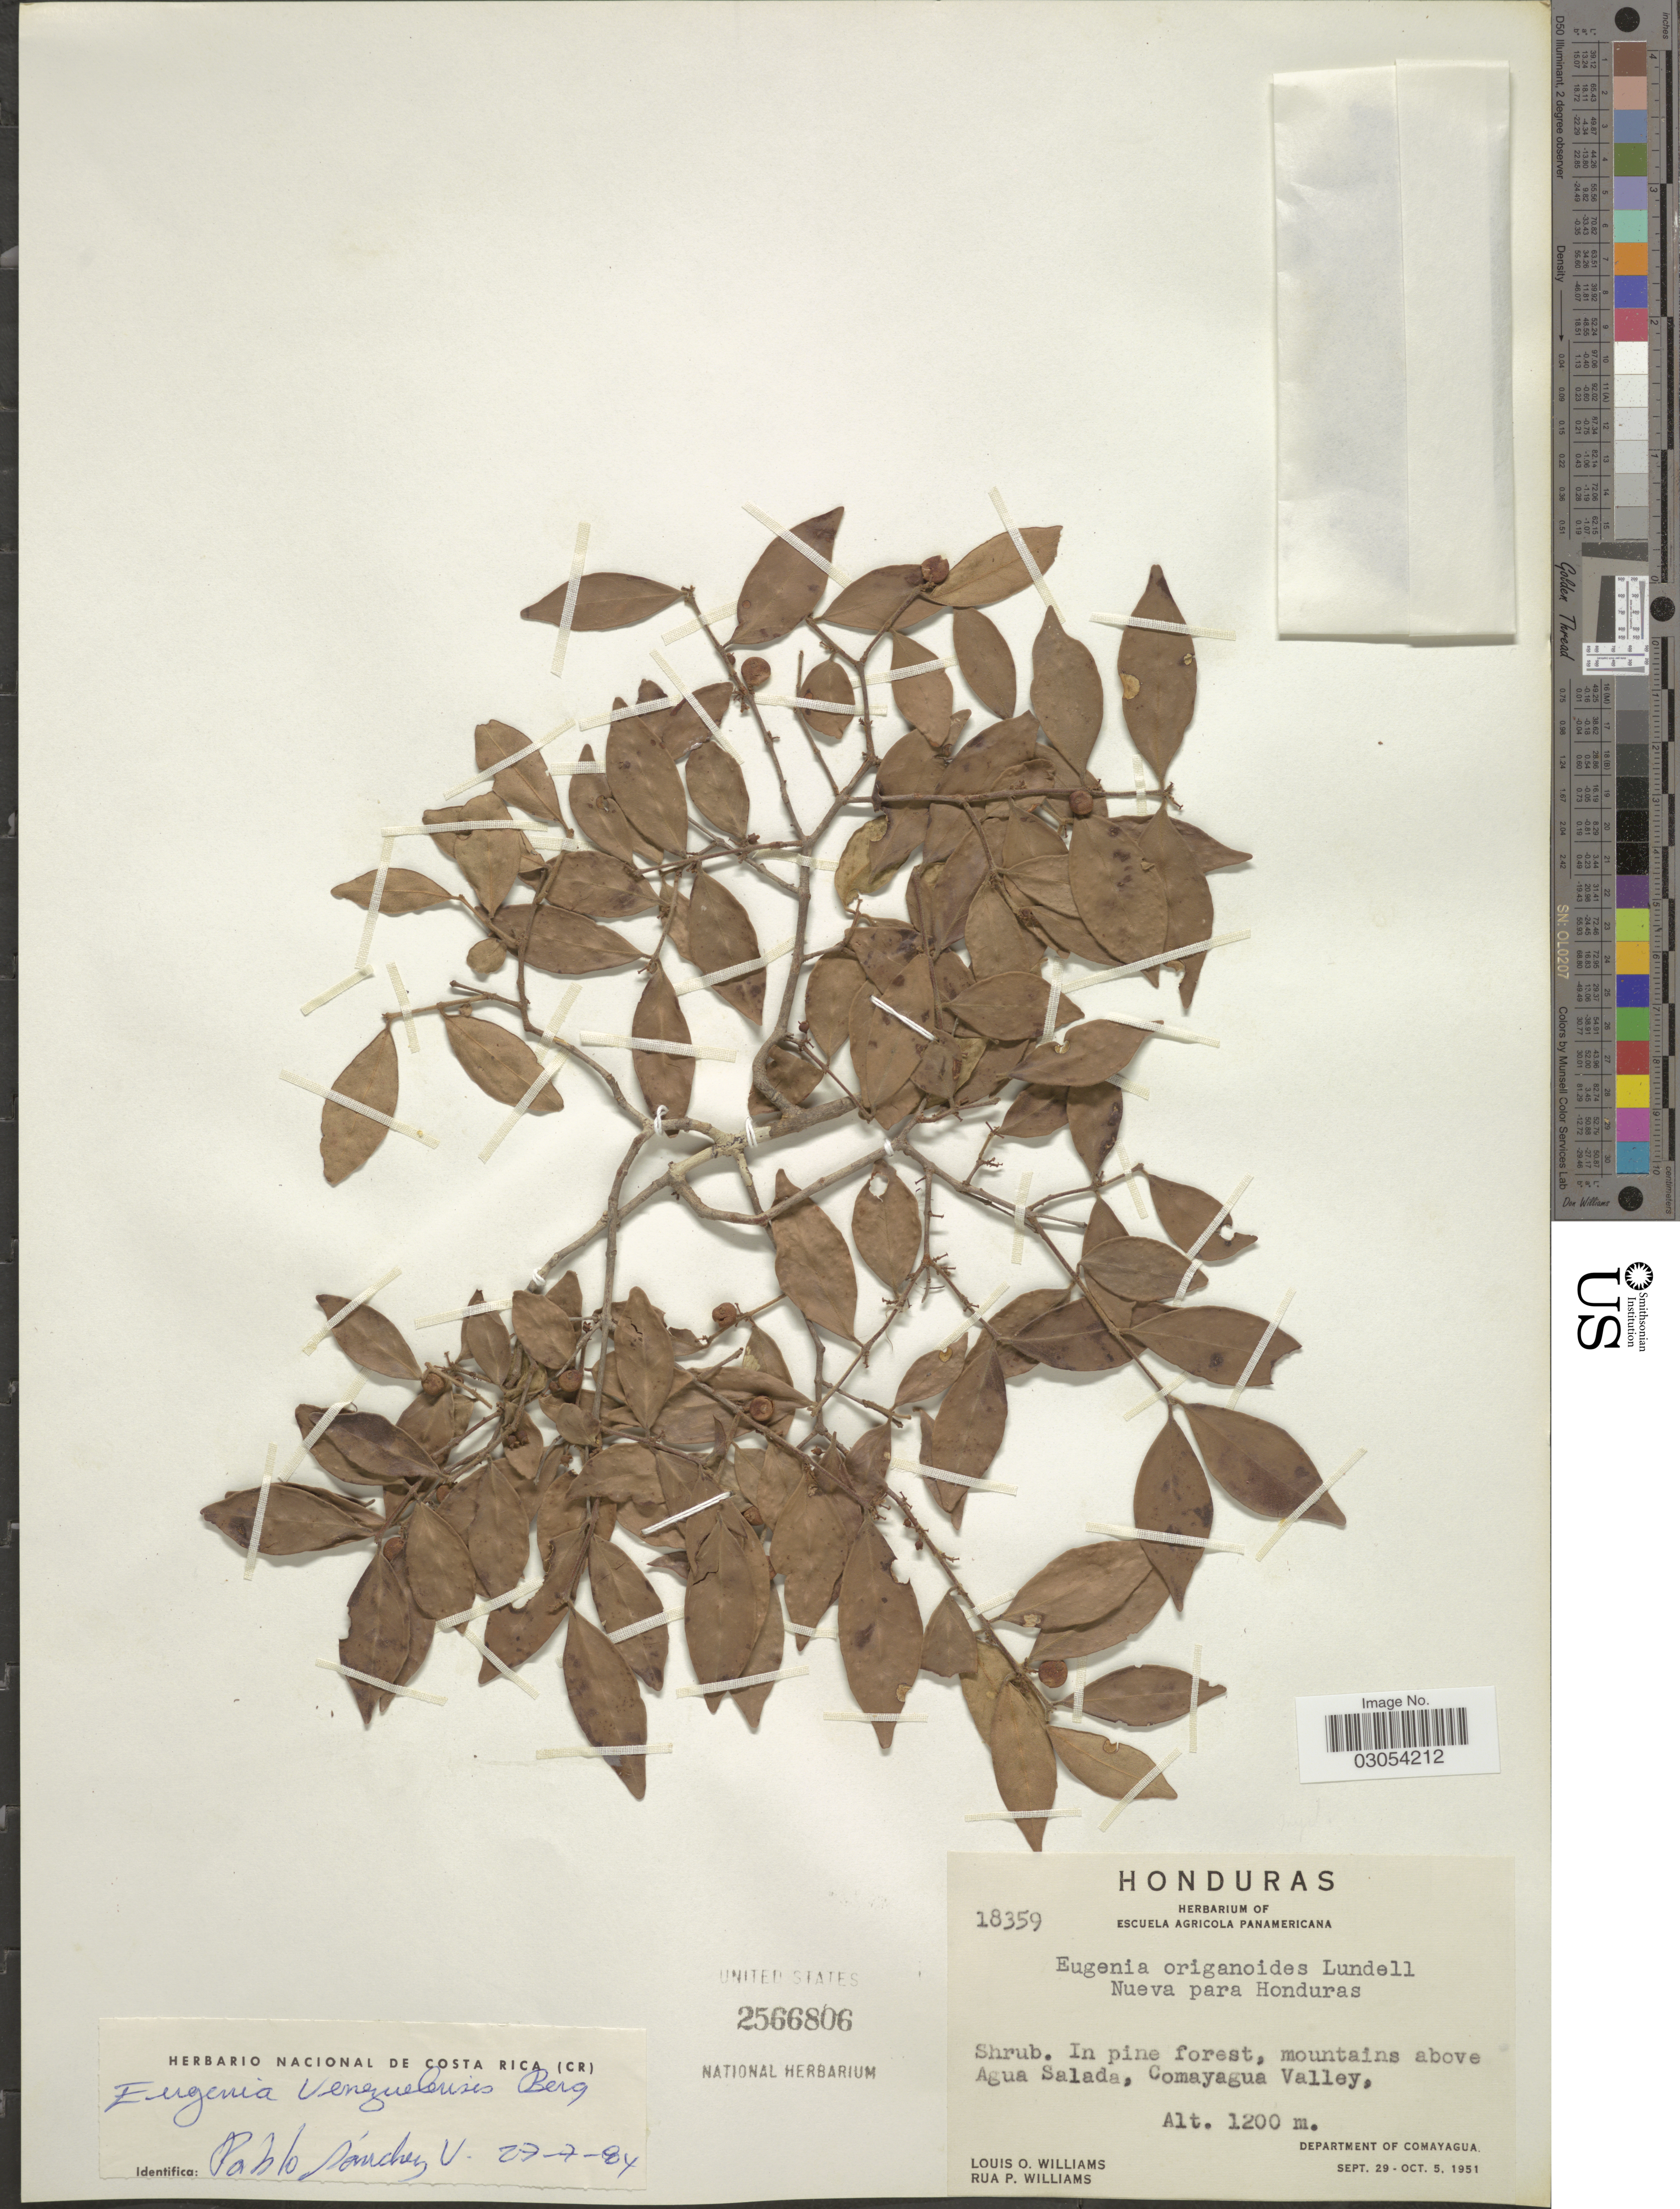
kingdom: Plantae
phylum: Tracheophyta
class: Magnoliopsida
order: Myrtales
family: Myrtaceae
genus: Eugenia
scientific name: Eugenia venezuelensis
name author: O. Berg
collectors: L. O. Williams & R. P. Williams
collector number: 18359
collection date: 1951-09-29/1951-10-05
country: Honduras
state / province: Comayagua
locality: Mountains above Agua Salada, Comayagua Valley, Department of Comayagua.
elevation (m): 1200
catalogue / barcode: US 2566806